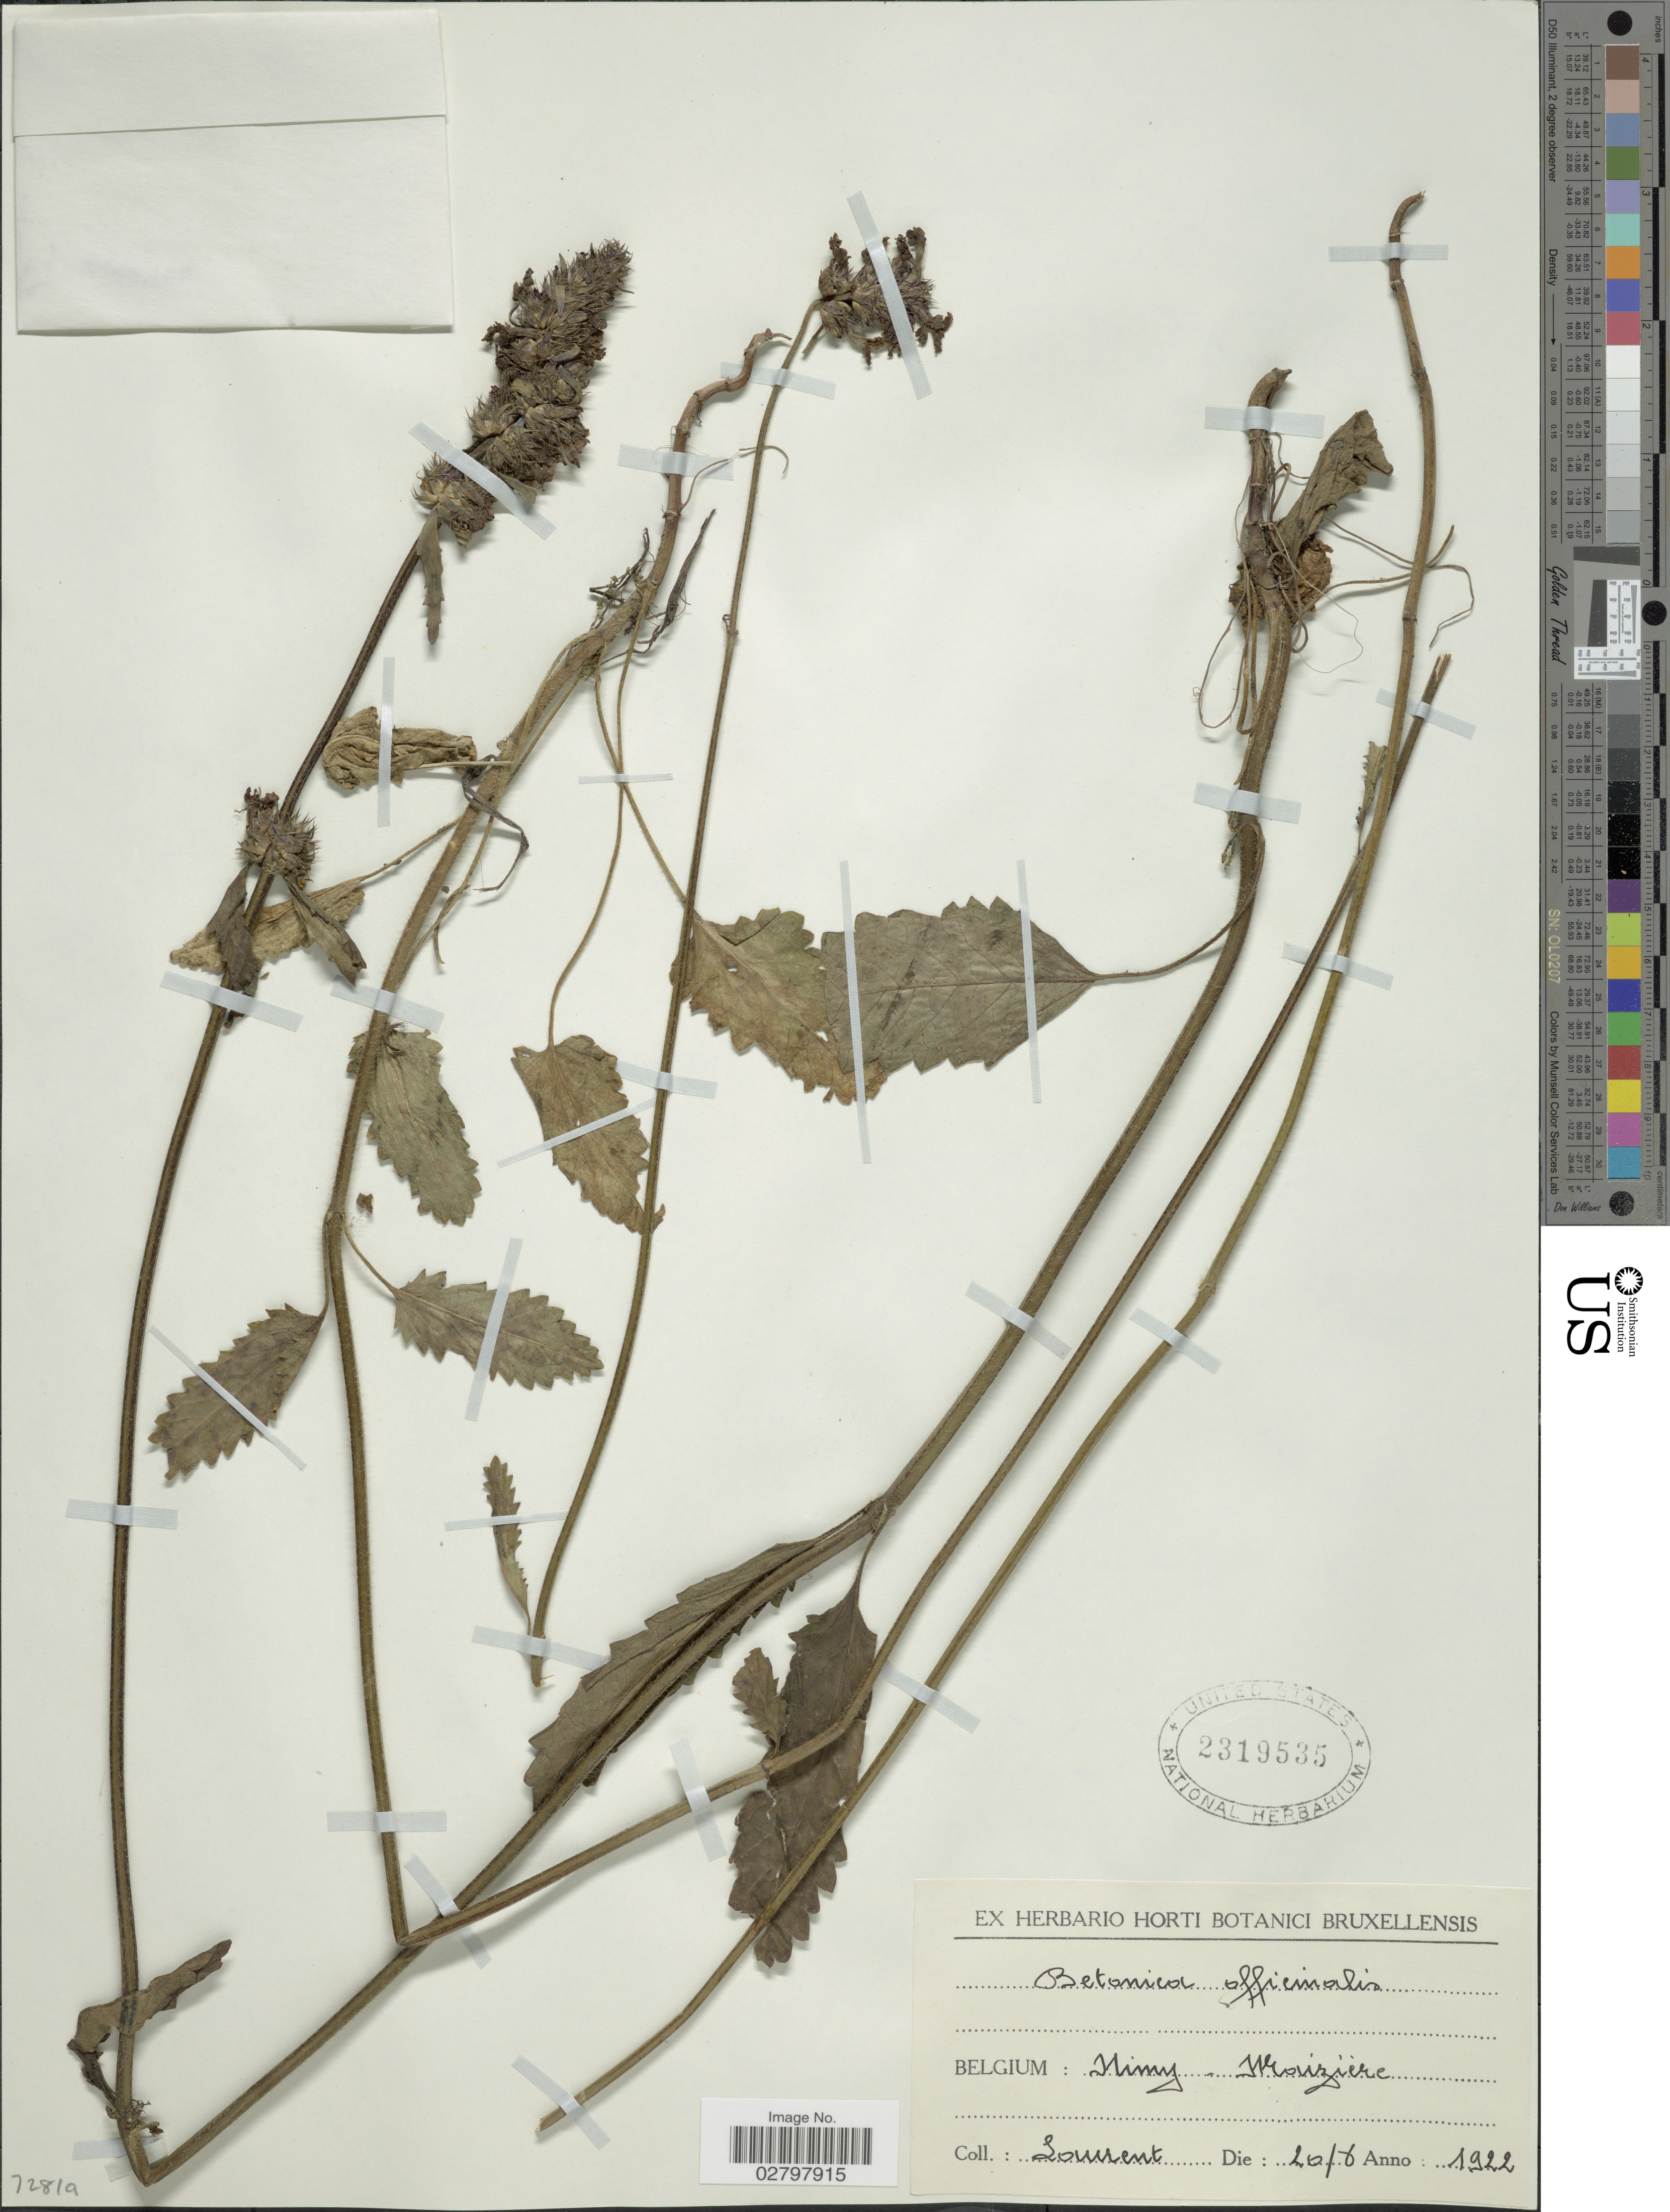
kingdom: Plantae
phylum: Tracheophyta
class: Magnoliopsida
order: Lamiales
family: Lamiaceae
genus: Stachys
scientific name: Stachys officinalis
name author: (L.) Trevis.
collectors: Lourent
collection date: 1922-06-20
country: Belgium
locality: Nimy - Mouziére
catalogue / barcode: US 2319535